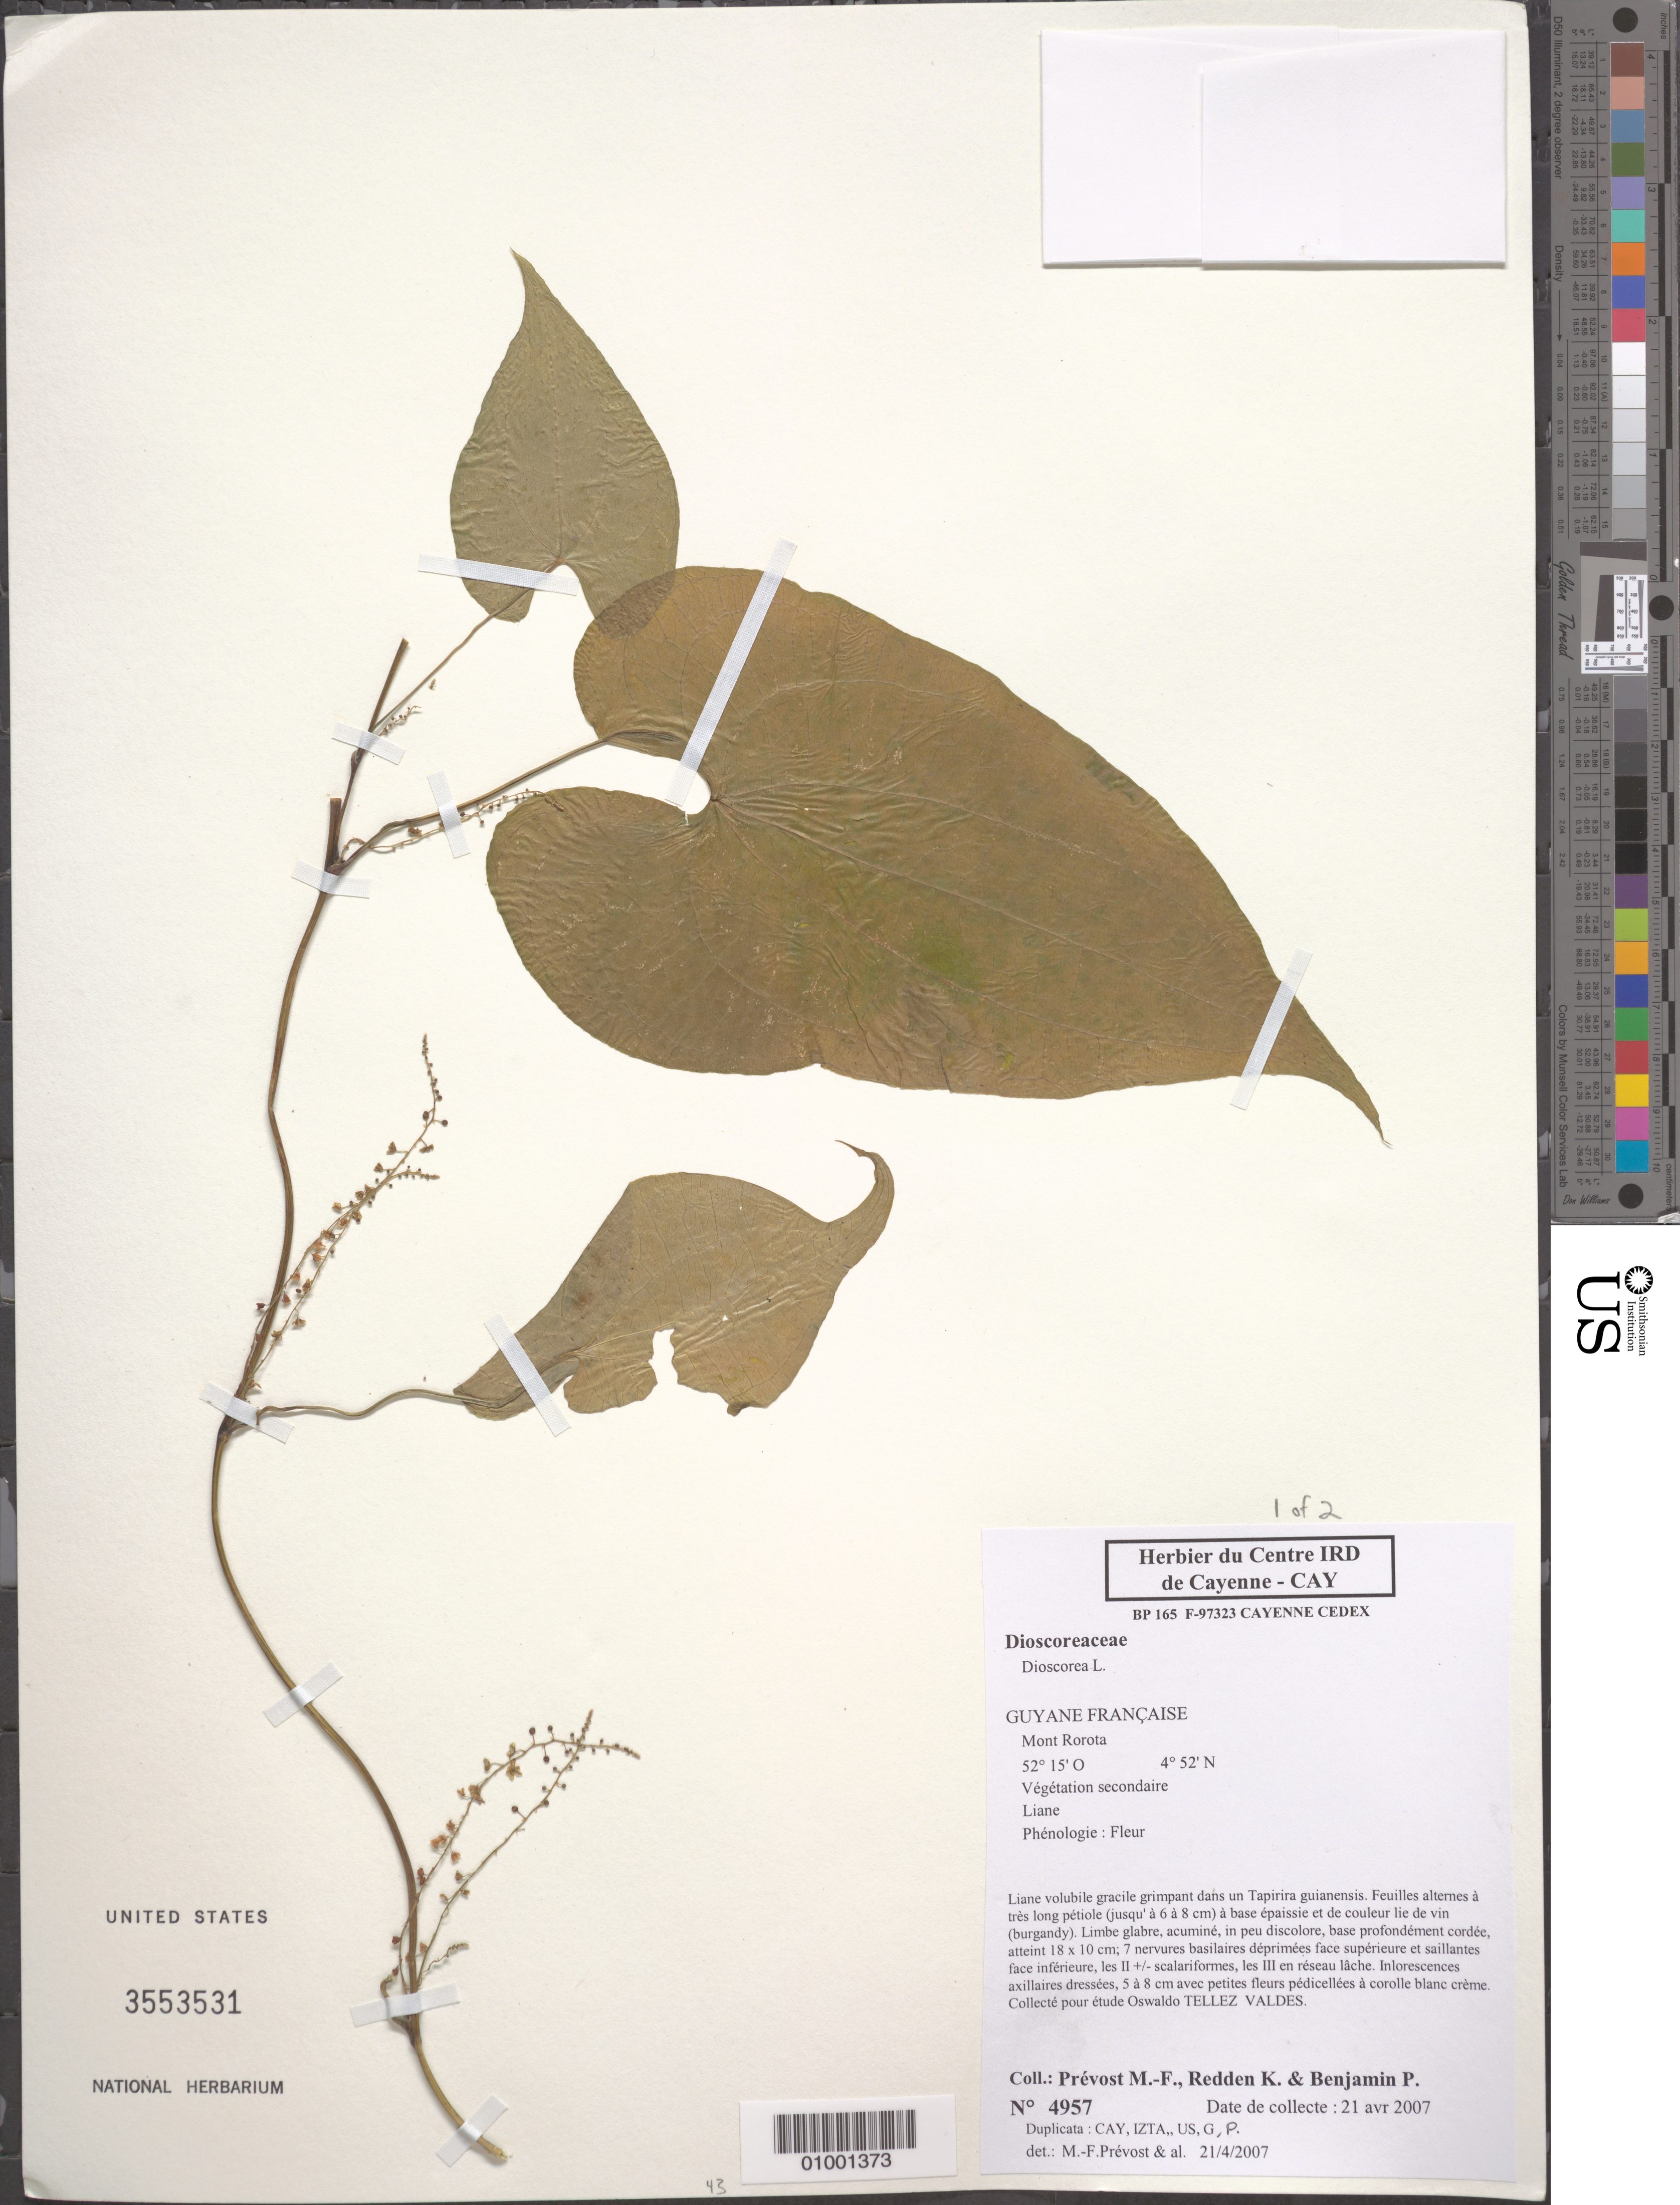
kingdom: Plantae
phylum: Tracheophyta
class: Liliopsida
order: Dioscoreales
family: Dioscoreaceae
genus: Dioscorea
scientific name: Dioscorea sp.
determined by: Prévost, M.-F.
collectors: M.-F. Prévost, K. M. Redden & P. Benjamin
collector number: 4957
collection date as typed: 21-Apr-07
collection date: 2007-04-21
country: French Guiana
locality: Mont Rorota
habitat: Vegetation secondaire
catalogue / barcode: US 3553531